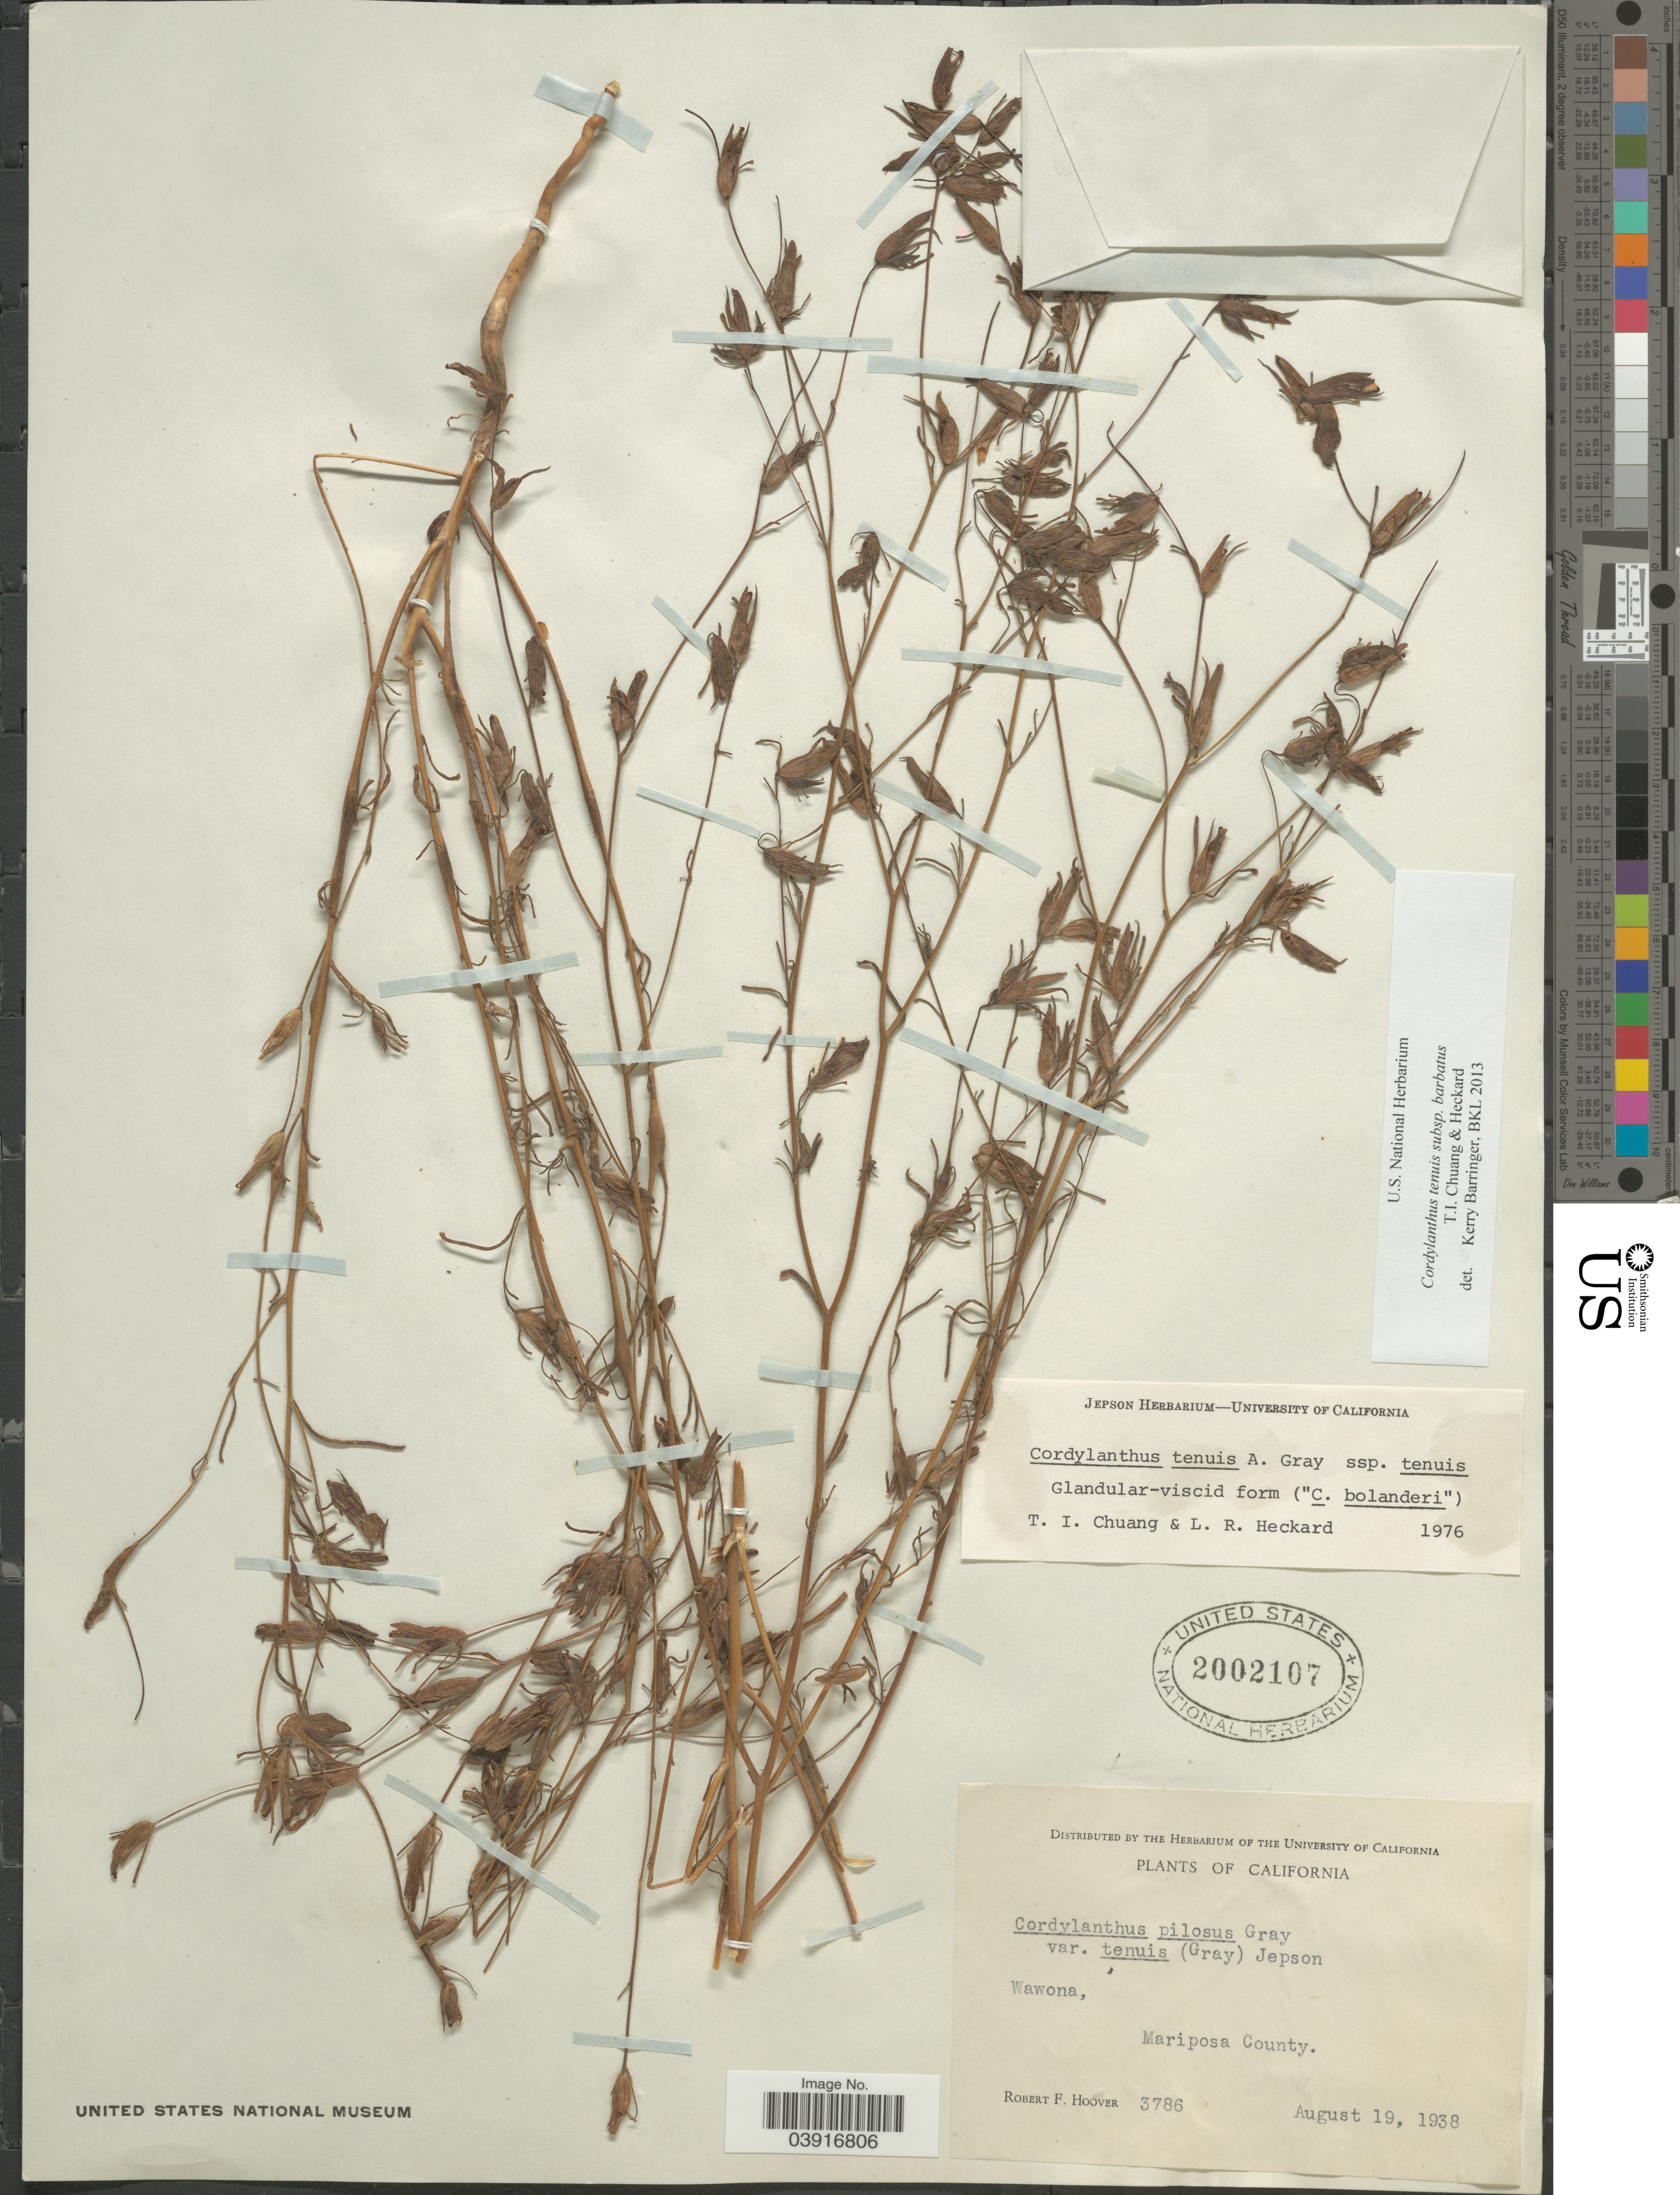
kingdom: Plantae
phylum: Tracheophyta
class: Magnoliopsida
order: Lamiales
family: Orobanchaceae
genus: Cordylanthus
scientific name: Cordylanthus tenuis subsp. barbatus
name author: T.I. Chuang & Heckard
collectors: R. F. Hoover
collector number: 3786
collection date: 1938-08-19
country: United States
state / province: California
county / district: Mariposa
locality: Wawona, Mariposa County.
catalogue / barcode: US 2002107